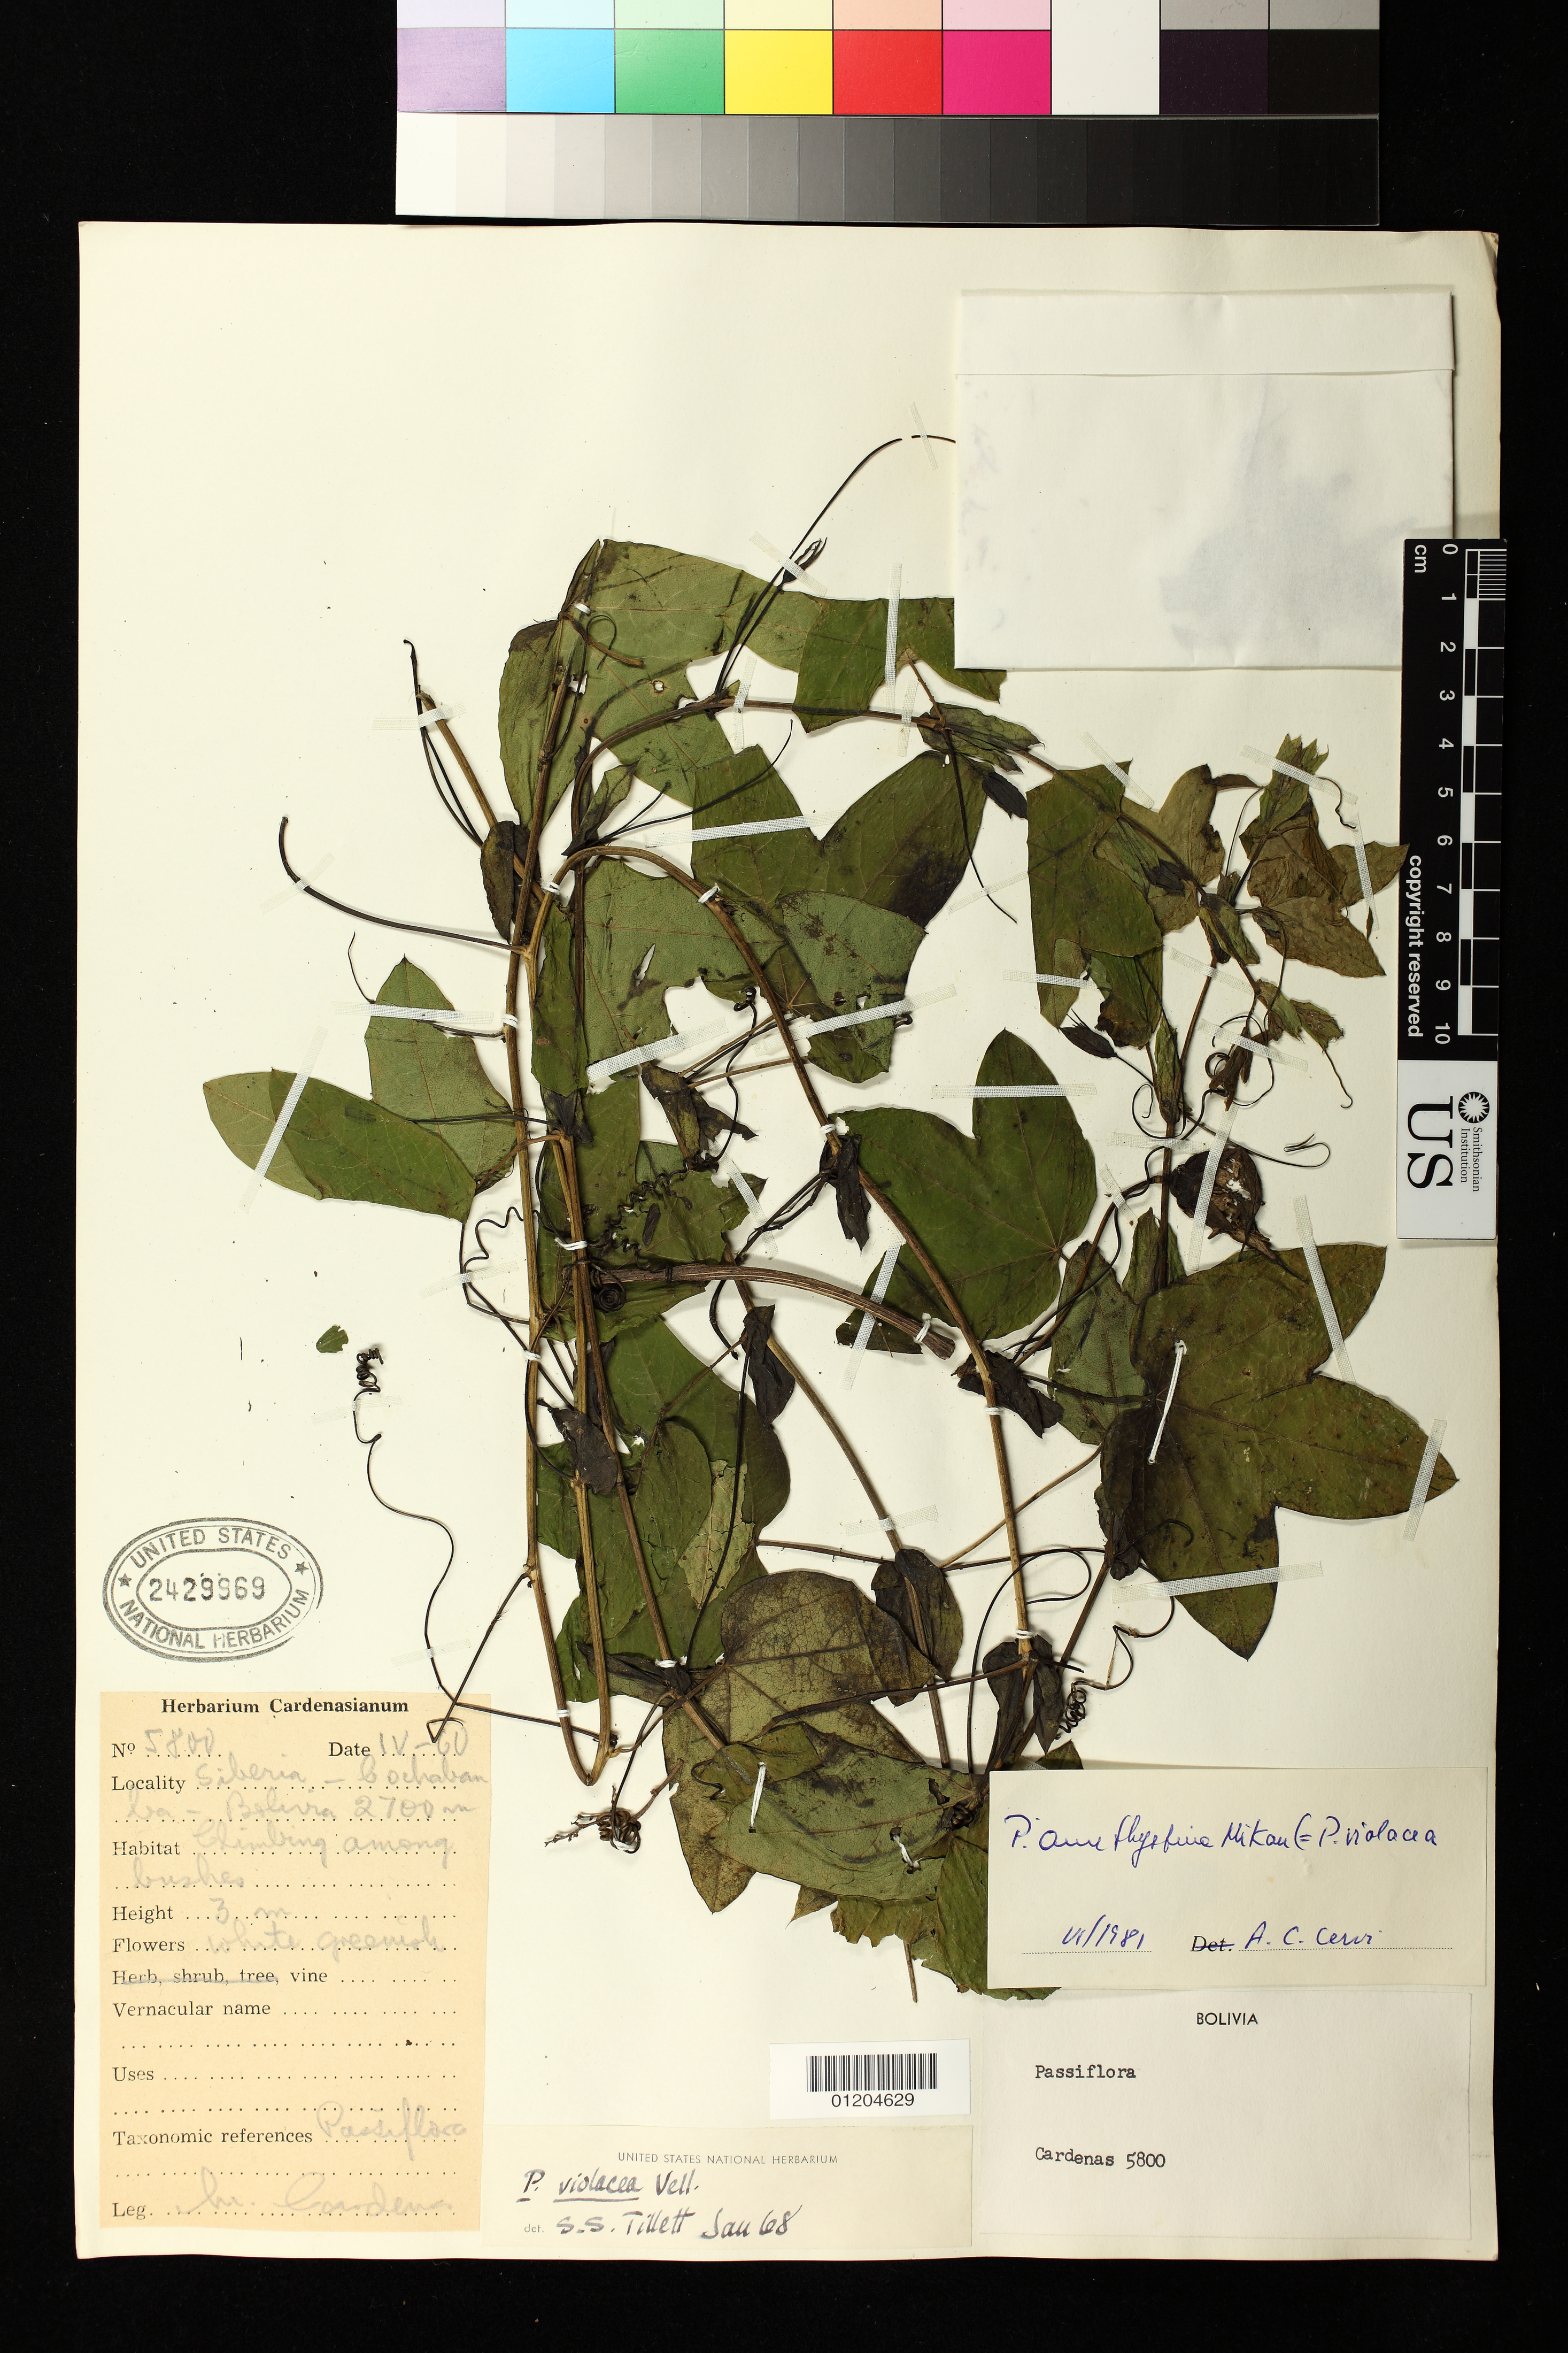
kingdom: Plantae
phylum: Tracheophyta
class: Magnoliopsida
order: Malpighiales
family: Passifloraceae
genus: Passiflora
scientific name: Passiflora amethystina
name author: J.C. Mikan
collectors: M. Cárdenas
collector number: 5800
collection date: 1960-04-01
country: Bolivia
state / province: Cochabamba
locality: Siberia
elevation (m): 823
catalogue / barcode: US 2429969